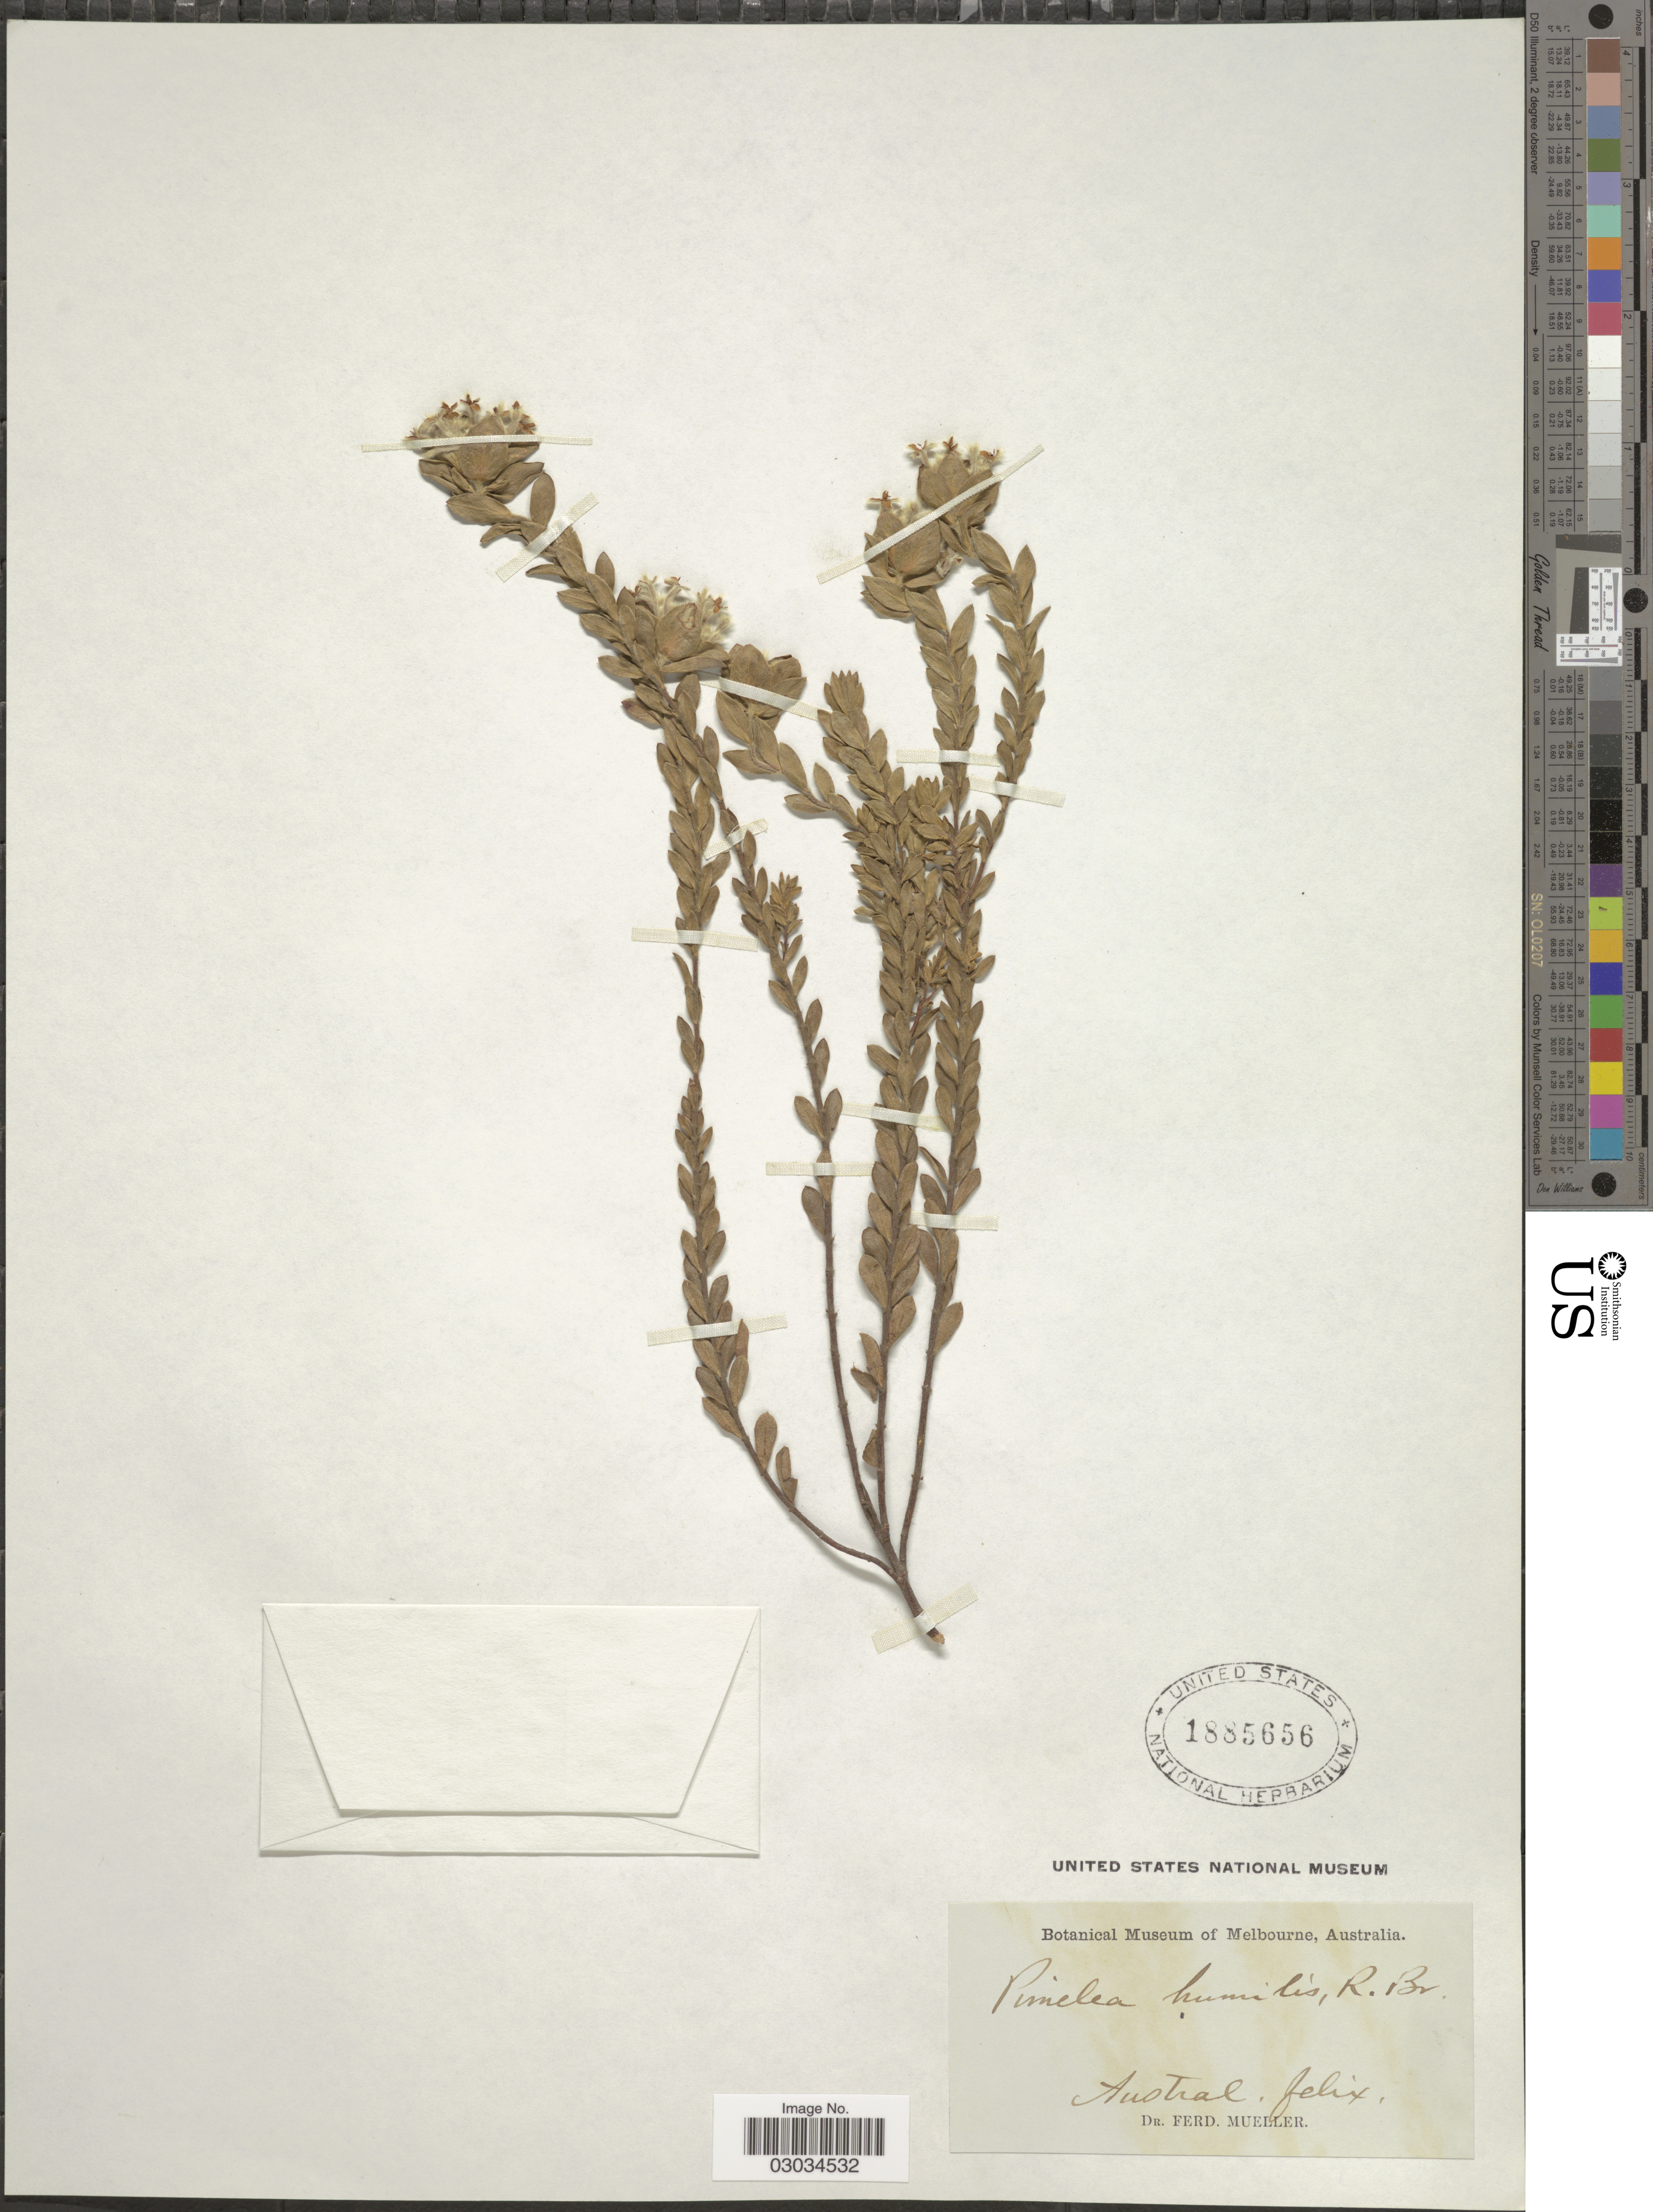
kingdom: Plantae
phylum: Tracheophyta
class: Magnoliopsida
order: Malvales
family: Thymelaeaceae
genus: Pimelea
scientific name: Pimelea humilis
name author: R. Br.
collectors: F. Mueller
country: Australia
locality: Austral. Felix.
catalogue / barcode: US 1885656